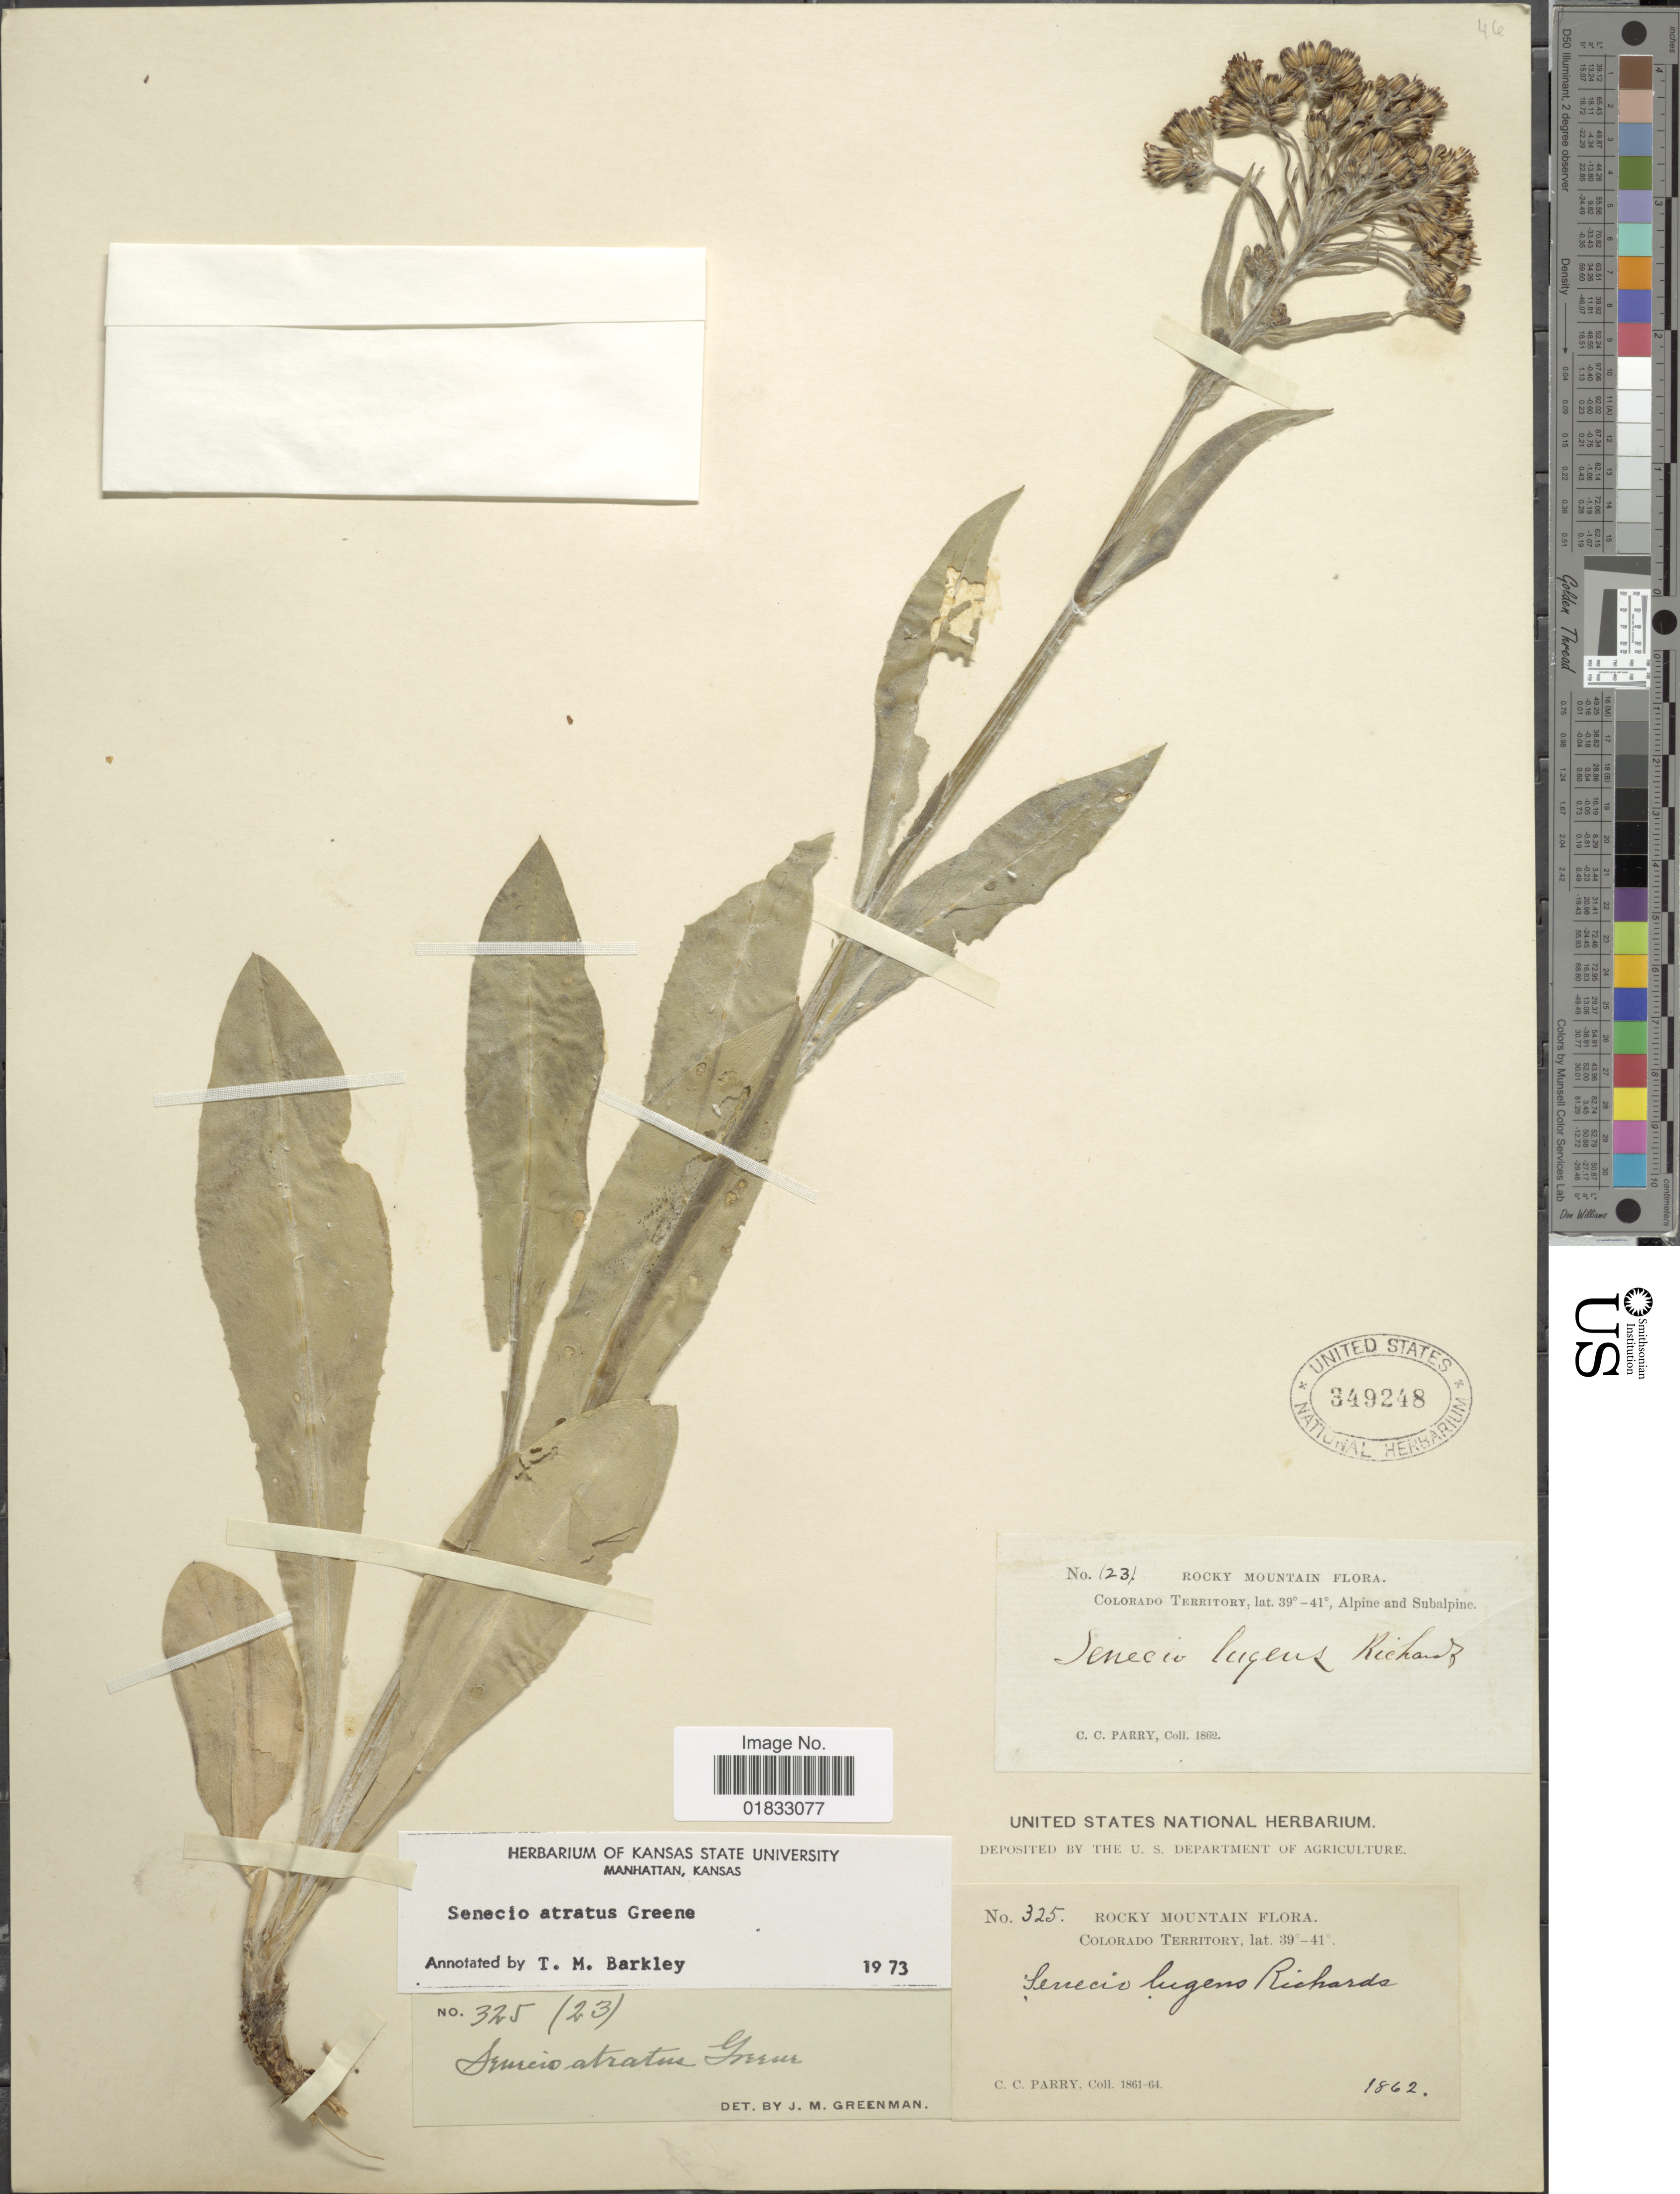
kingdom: Plantae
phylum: Tracheophyta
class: Magnoliopsida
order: Asterales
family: Asteraceae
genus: Senecio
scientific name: Senecio atratus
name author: Greene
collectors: C. C. Parry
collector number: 325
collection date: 1862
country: United States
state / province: Colorado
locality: Rocky Mountain, Colorado Territory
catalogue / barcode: US 349248